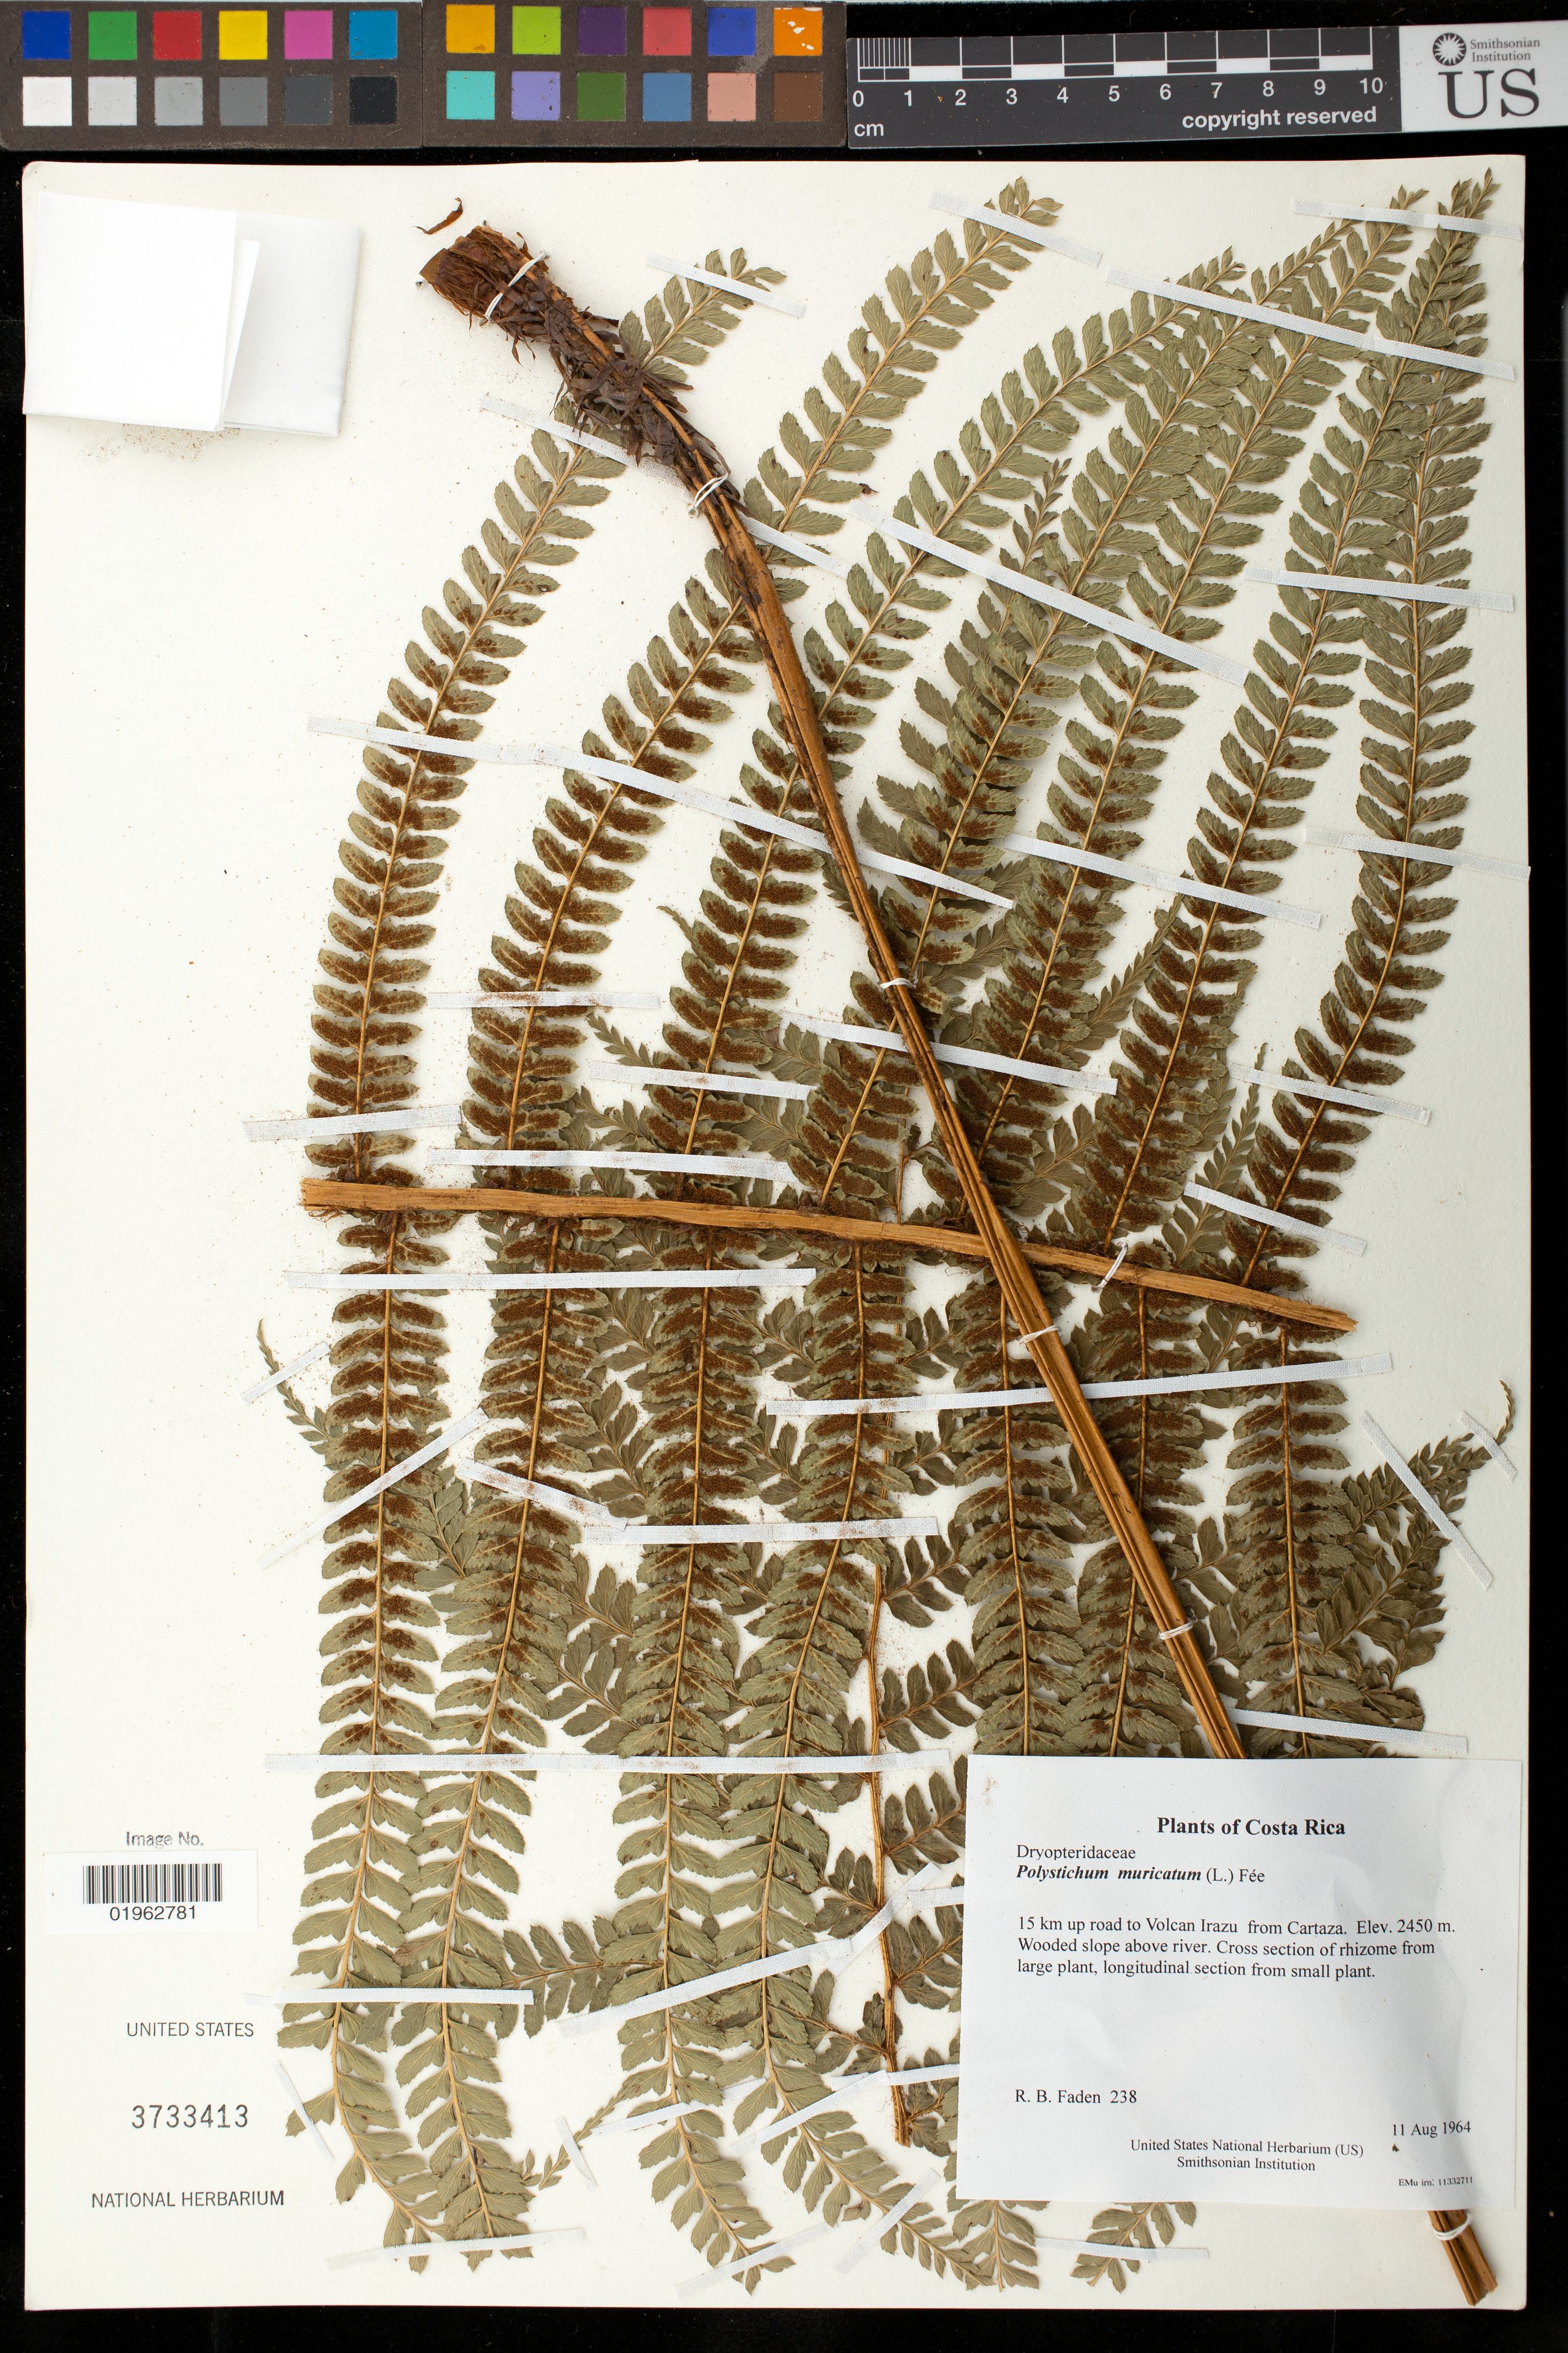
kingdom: Plantae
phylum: Tracheophyta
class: Polypodiopsida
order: Polypodiales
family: Dryopteridaceae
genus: Polystichum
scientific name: Polystichum muricatum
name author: (L.) Fée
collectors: R. B. Faden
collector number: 238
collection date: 1964-08-11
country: Costa Rica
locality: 15 km up road to Volcan Irazu from Cartaza.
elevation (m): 2450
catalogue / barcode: US 3733413